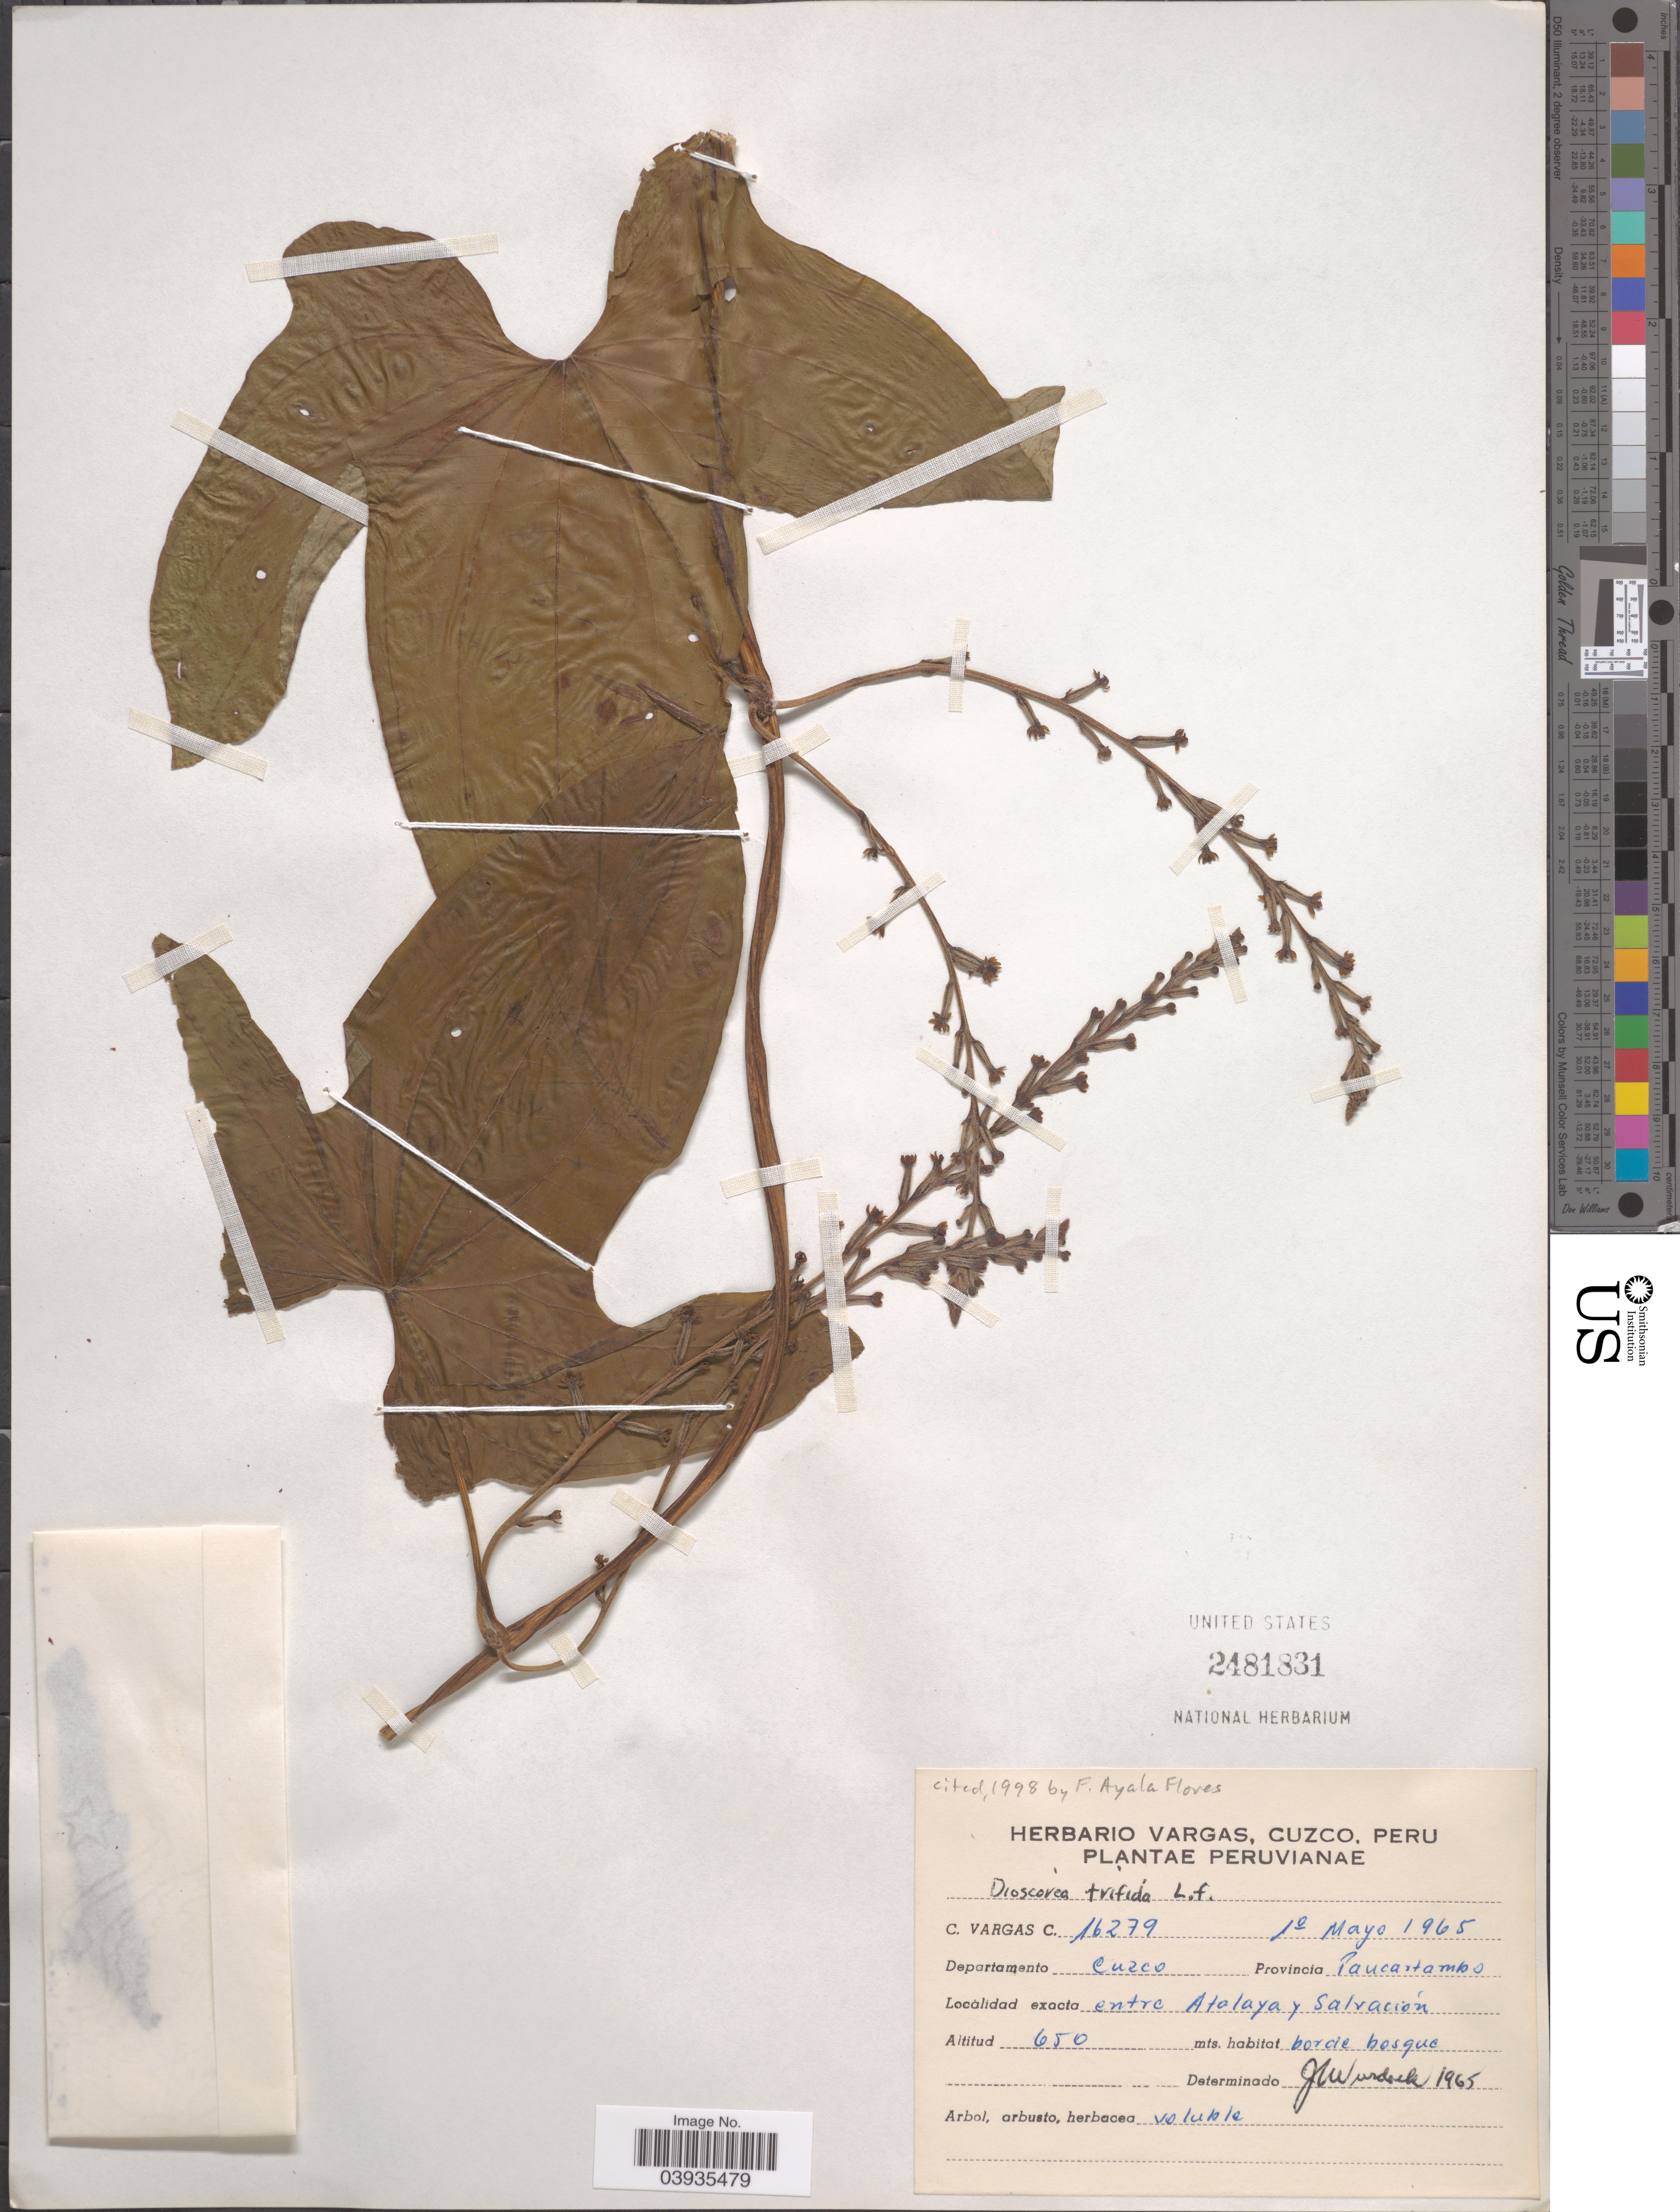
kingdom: Plantae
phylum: Tracheophyta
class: Liliopsida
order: Dioscoreales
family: Dioscoreaceae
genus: Dioscorea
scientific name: Dioscorea trifida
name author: L. f.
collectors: C. Vargas Calderón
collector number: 16279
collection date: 1965-05-10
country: Peru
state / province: Cusco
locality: Departamento Cuzco. Provincia Paucartambo. Entre Atalaya y Salvación.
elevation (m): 650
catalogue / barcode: US 2481831